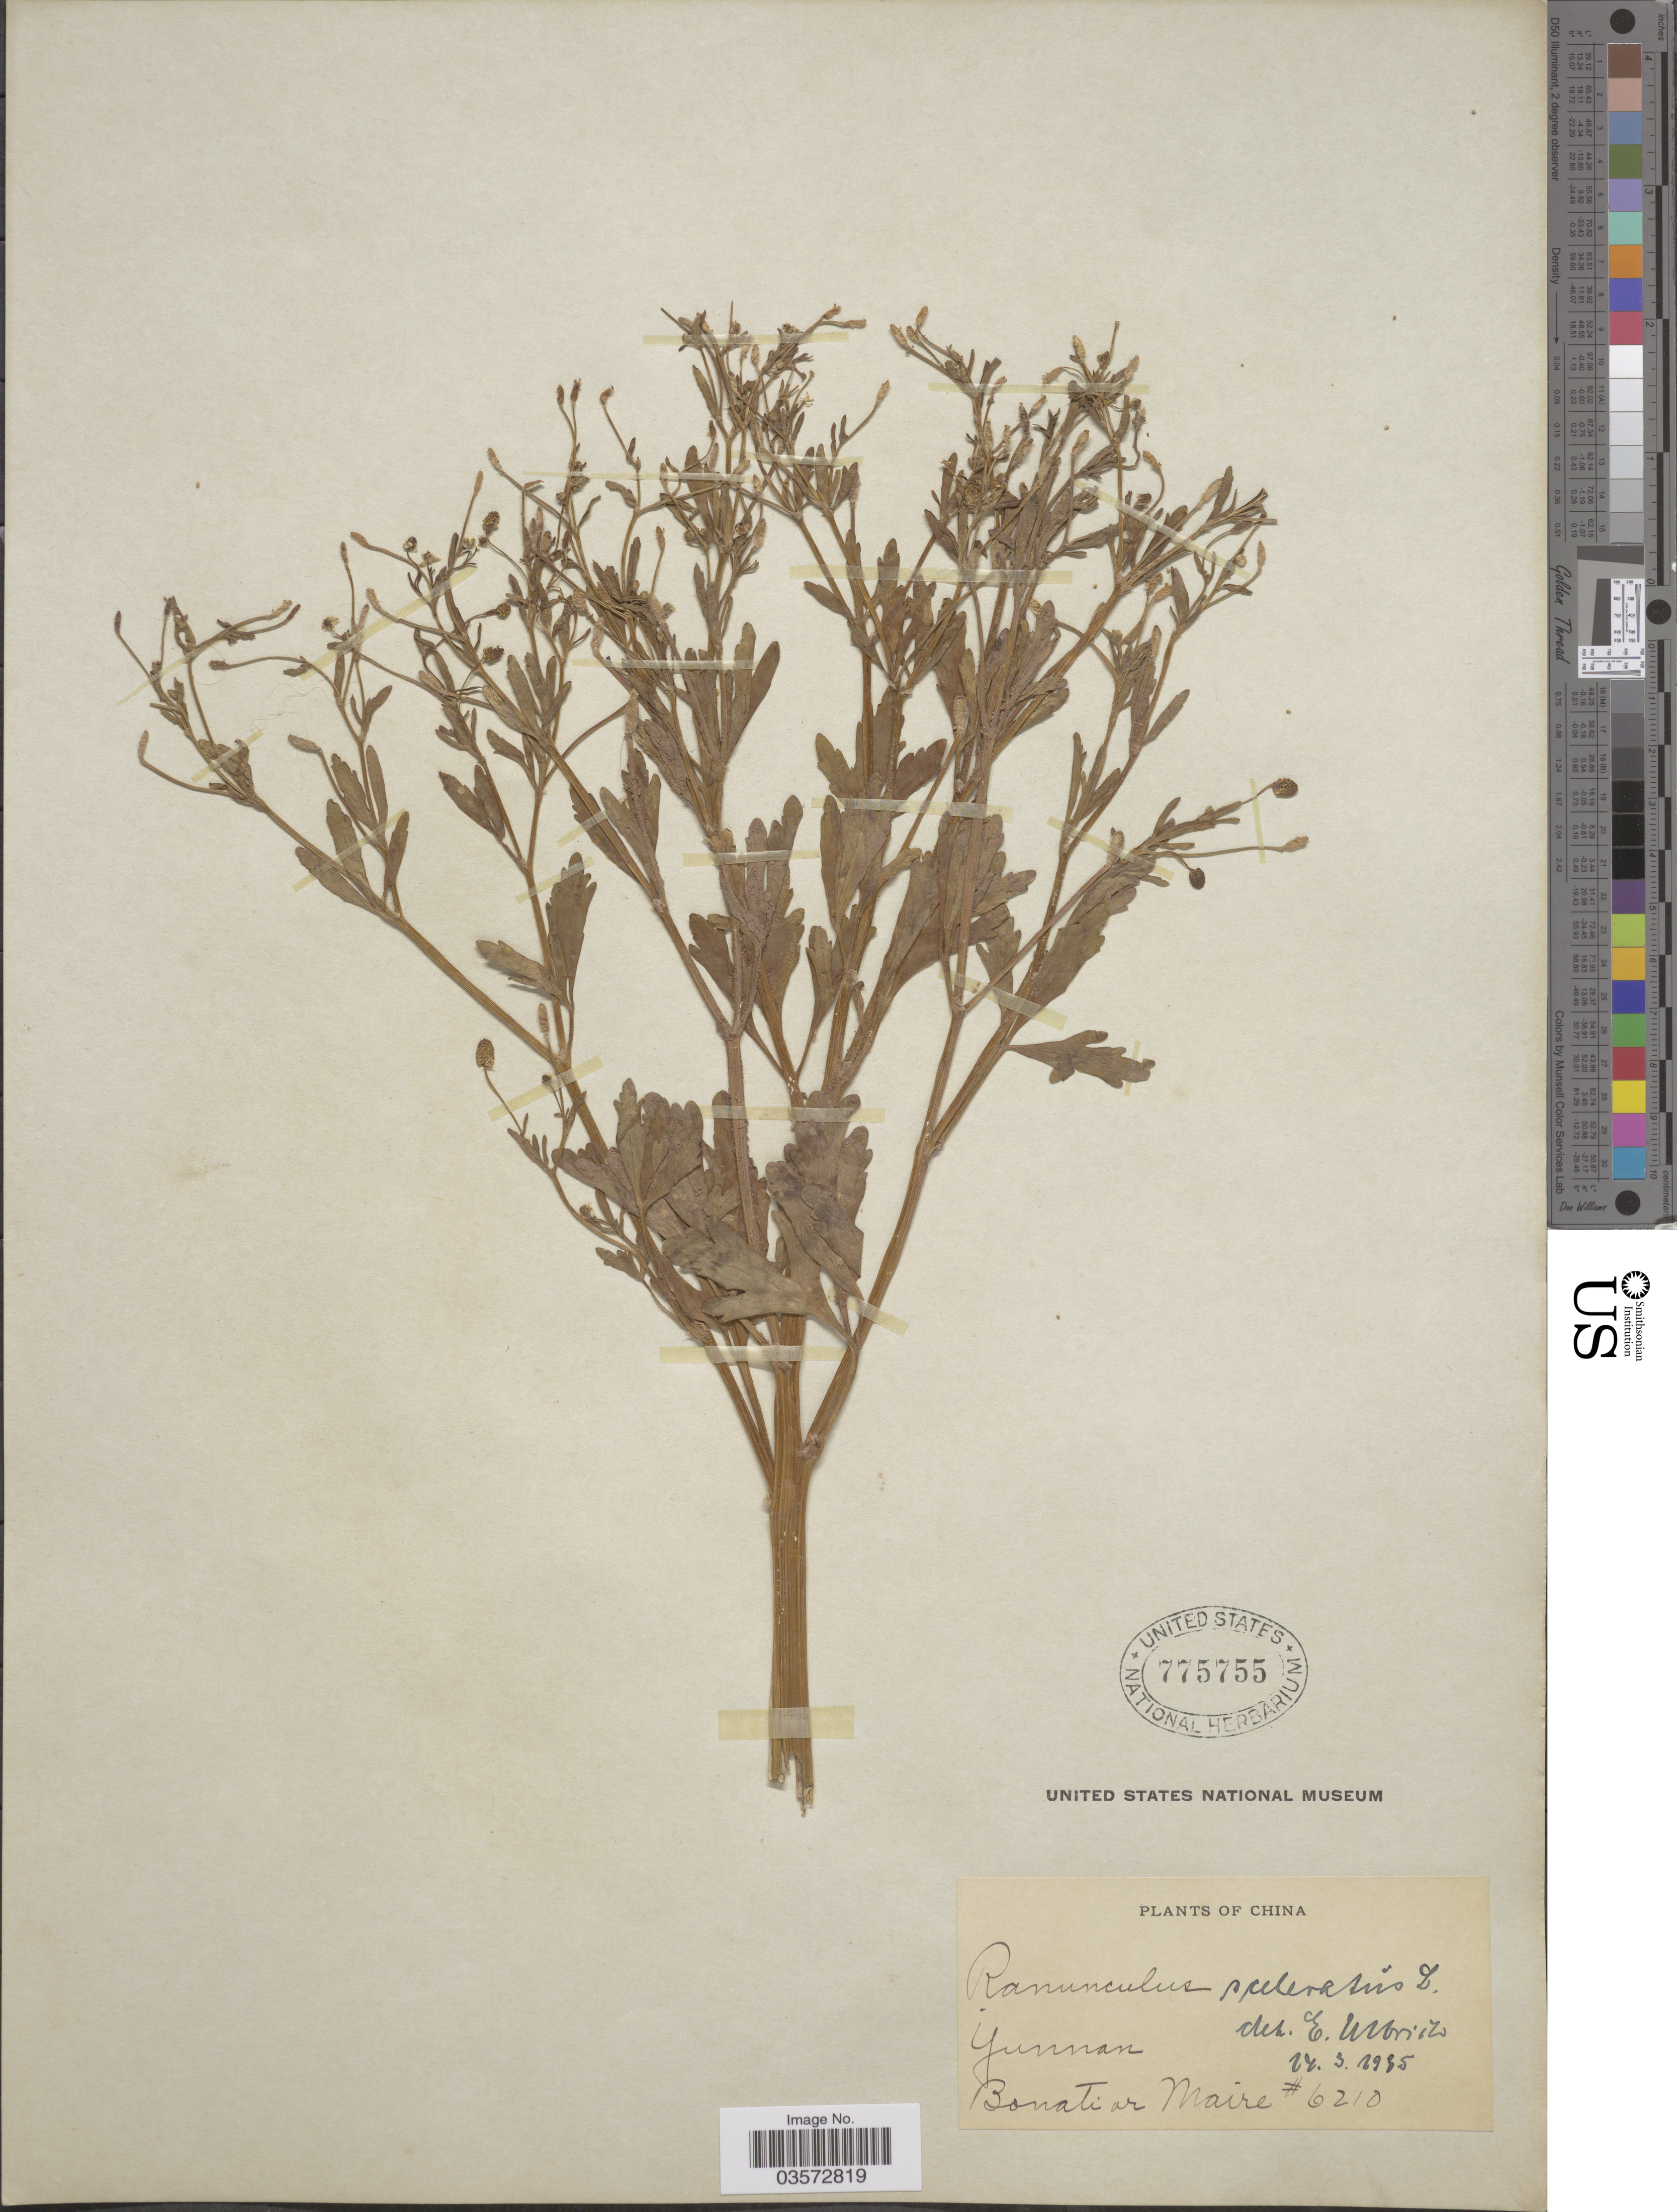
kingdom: Plantae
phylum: Tracheophyta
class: Magnoliopsida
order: Ranunculales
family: Ranunculaceae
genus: Ranunculus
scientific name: Ranunculus sceleratus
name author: L.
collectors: -. Bonati & Maire, --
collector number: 6210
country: China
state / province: Yunnan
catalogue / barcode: US 775755